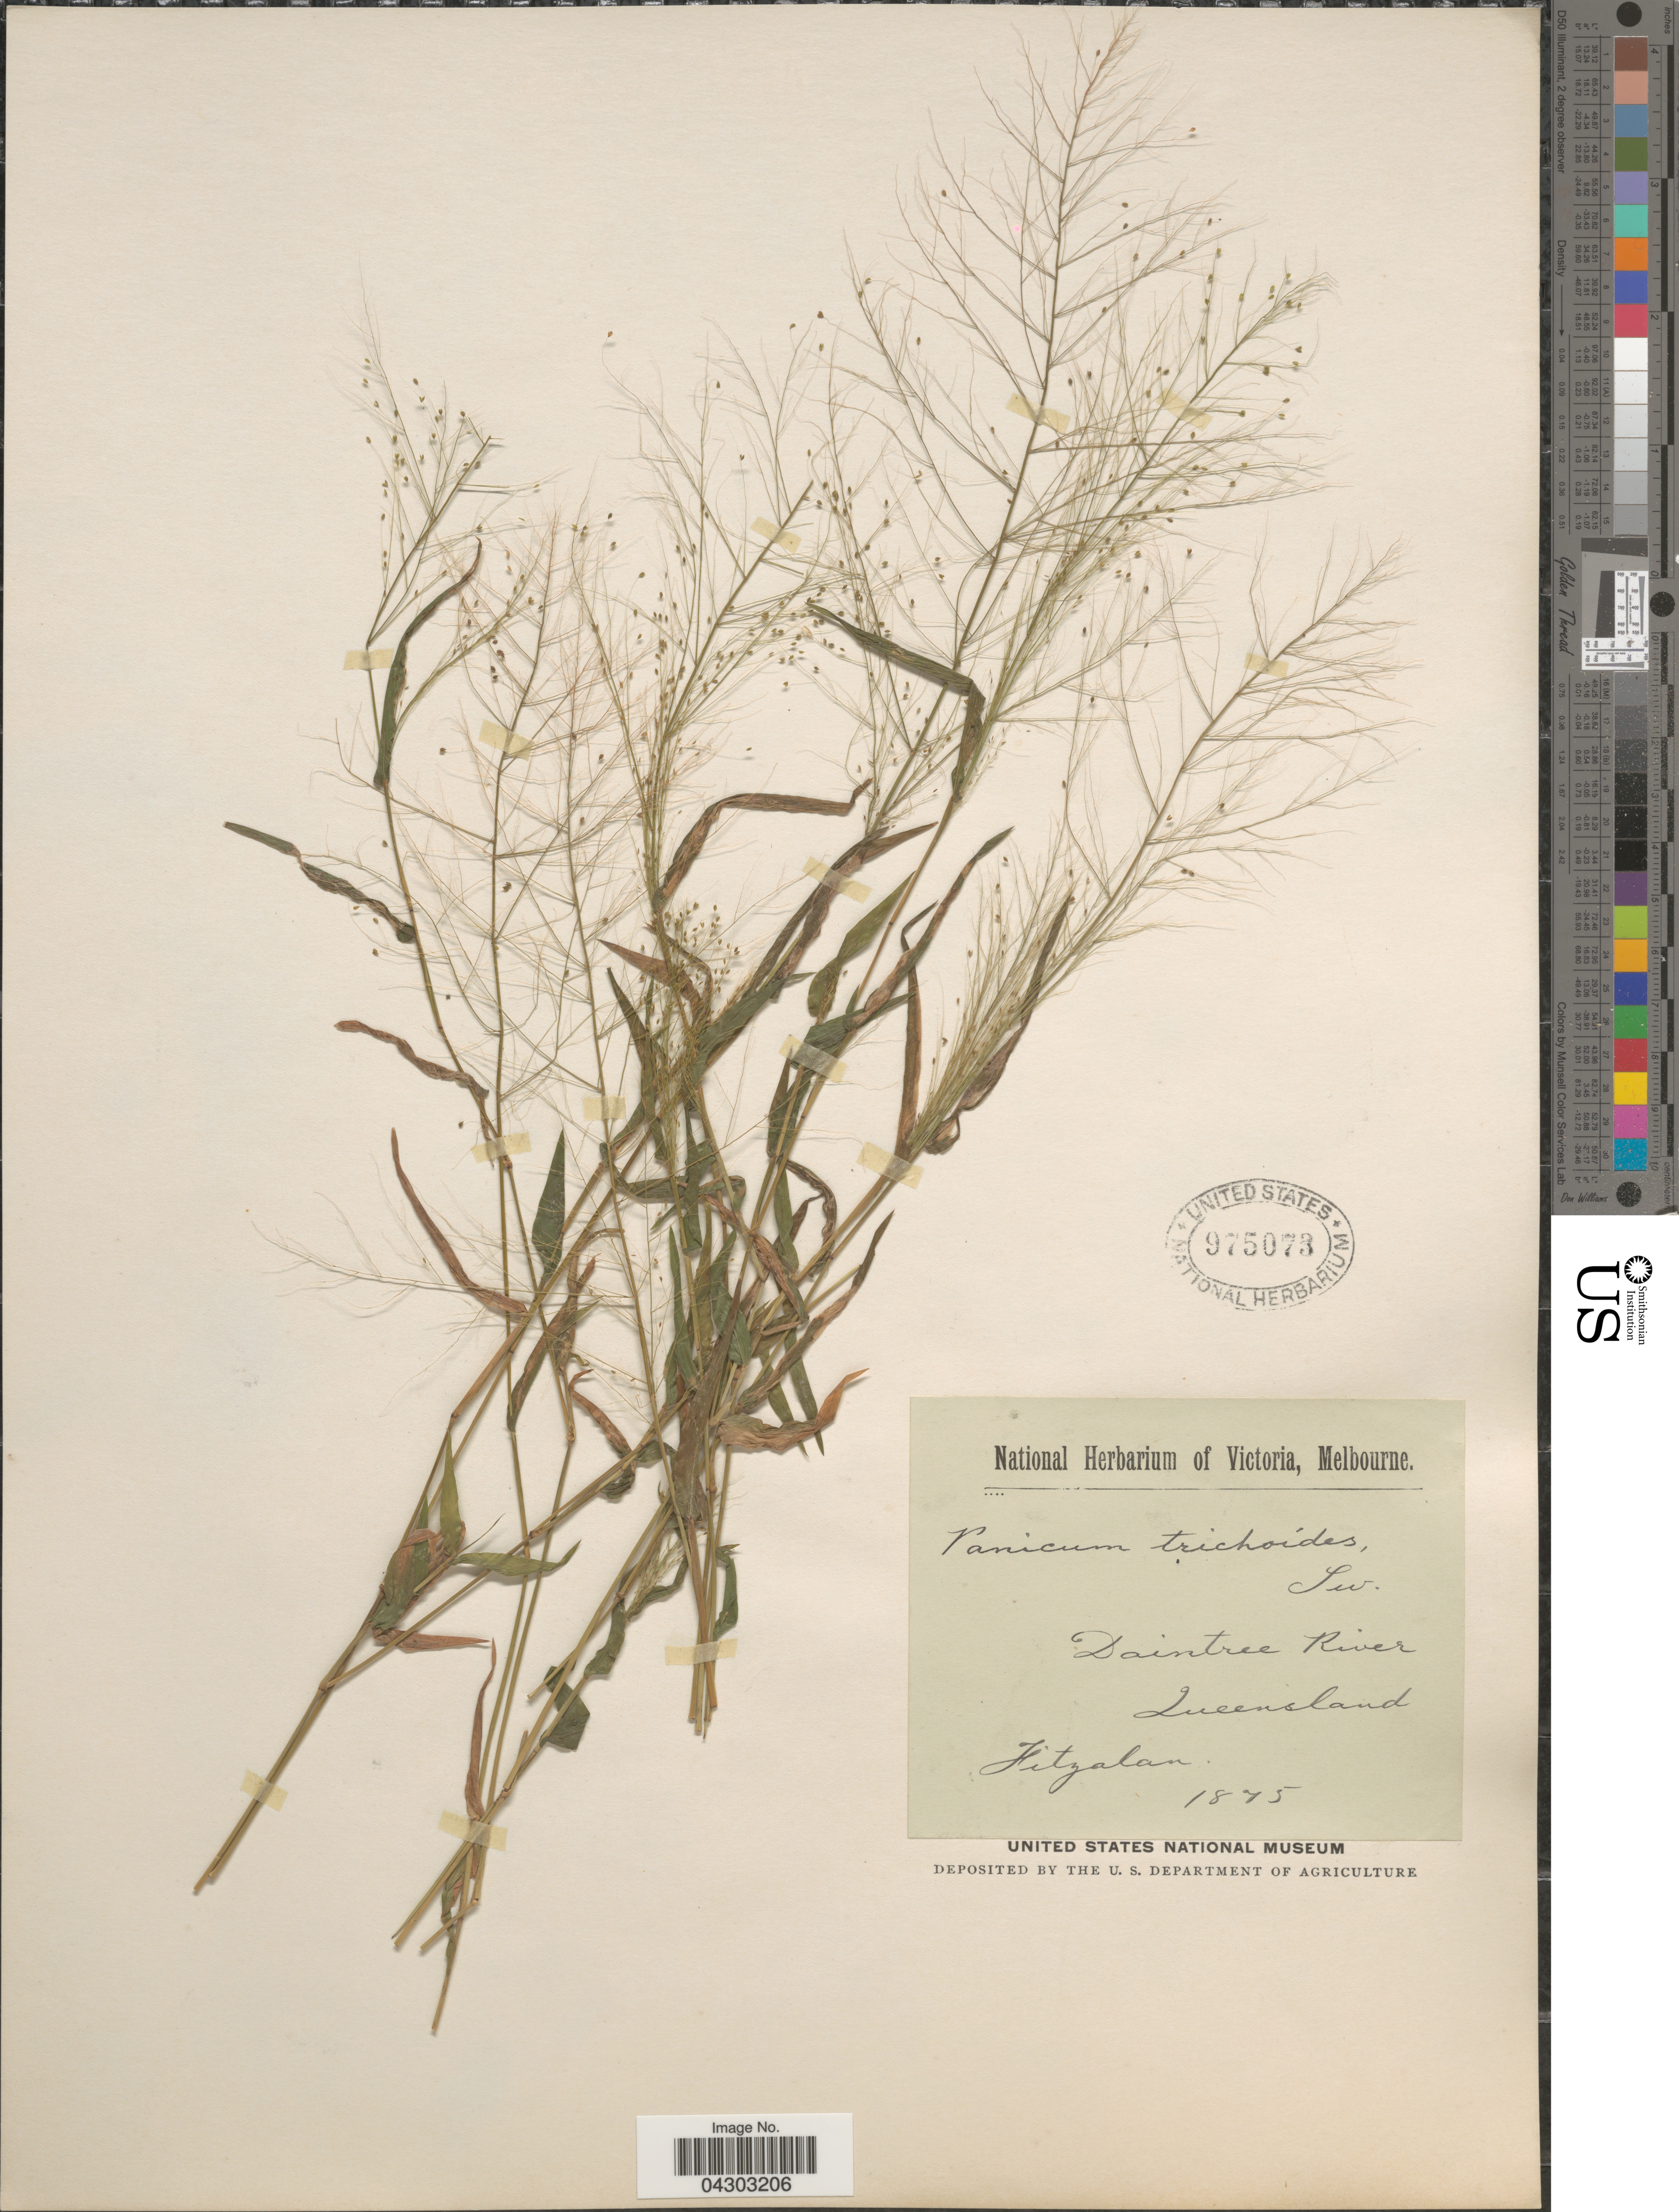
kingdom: Plantae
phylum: Tracheophyta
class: Liliopsida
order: Poales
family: Poaceae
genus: Panicum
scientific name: Panicum trichoides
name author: Sw.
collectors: Fitzalan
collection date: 1875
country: Australia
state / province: Queensland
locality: Daintree River.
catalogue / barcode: US 975073